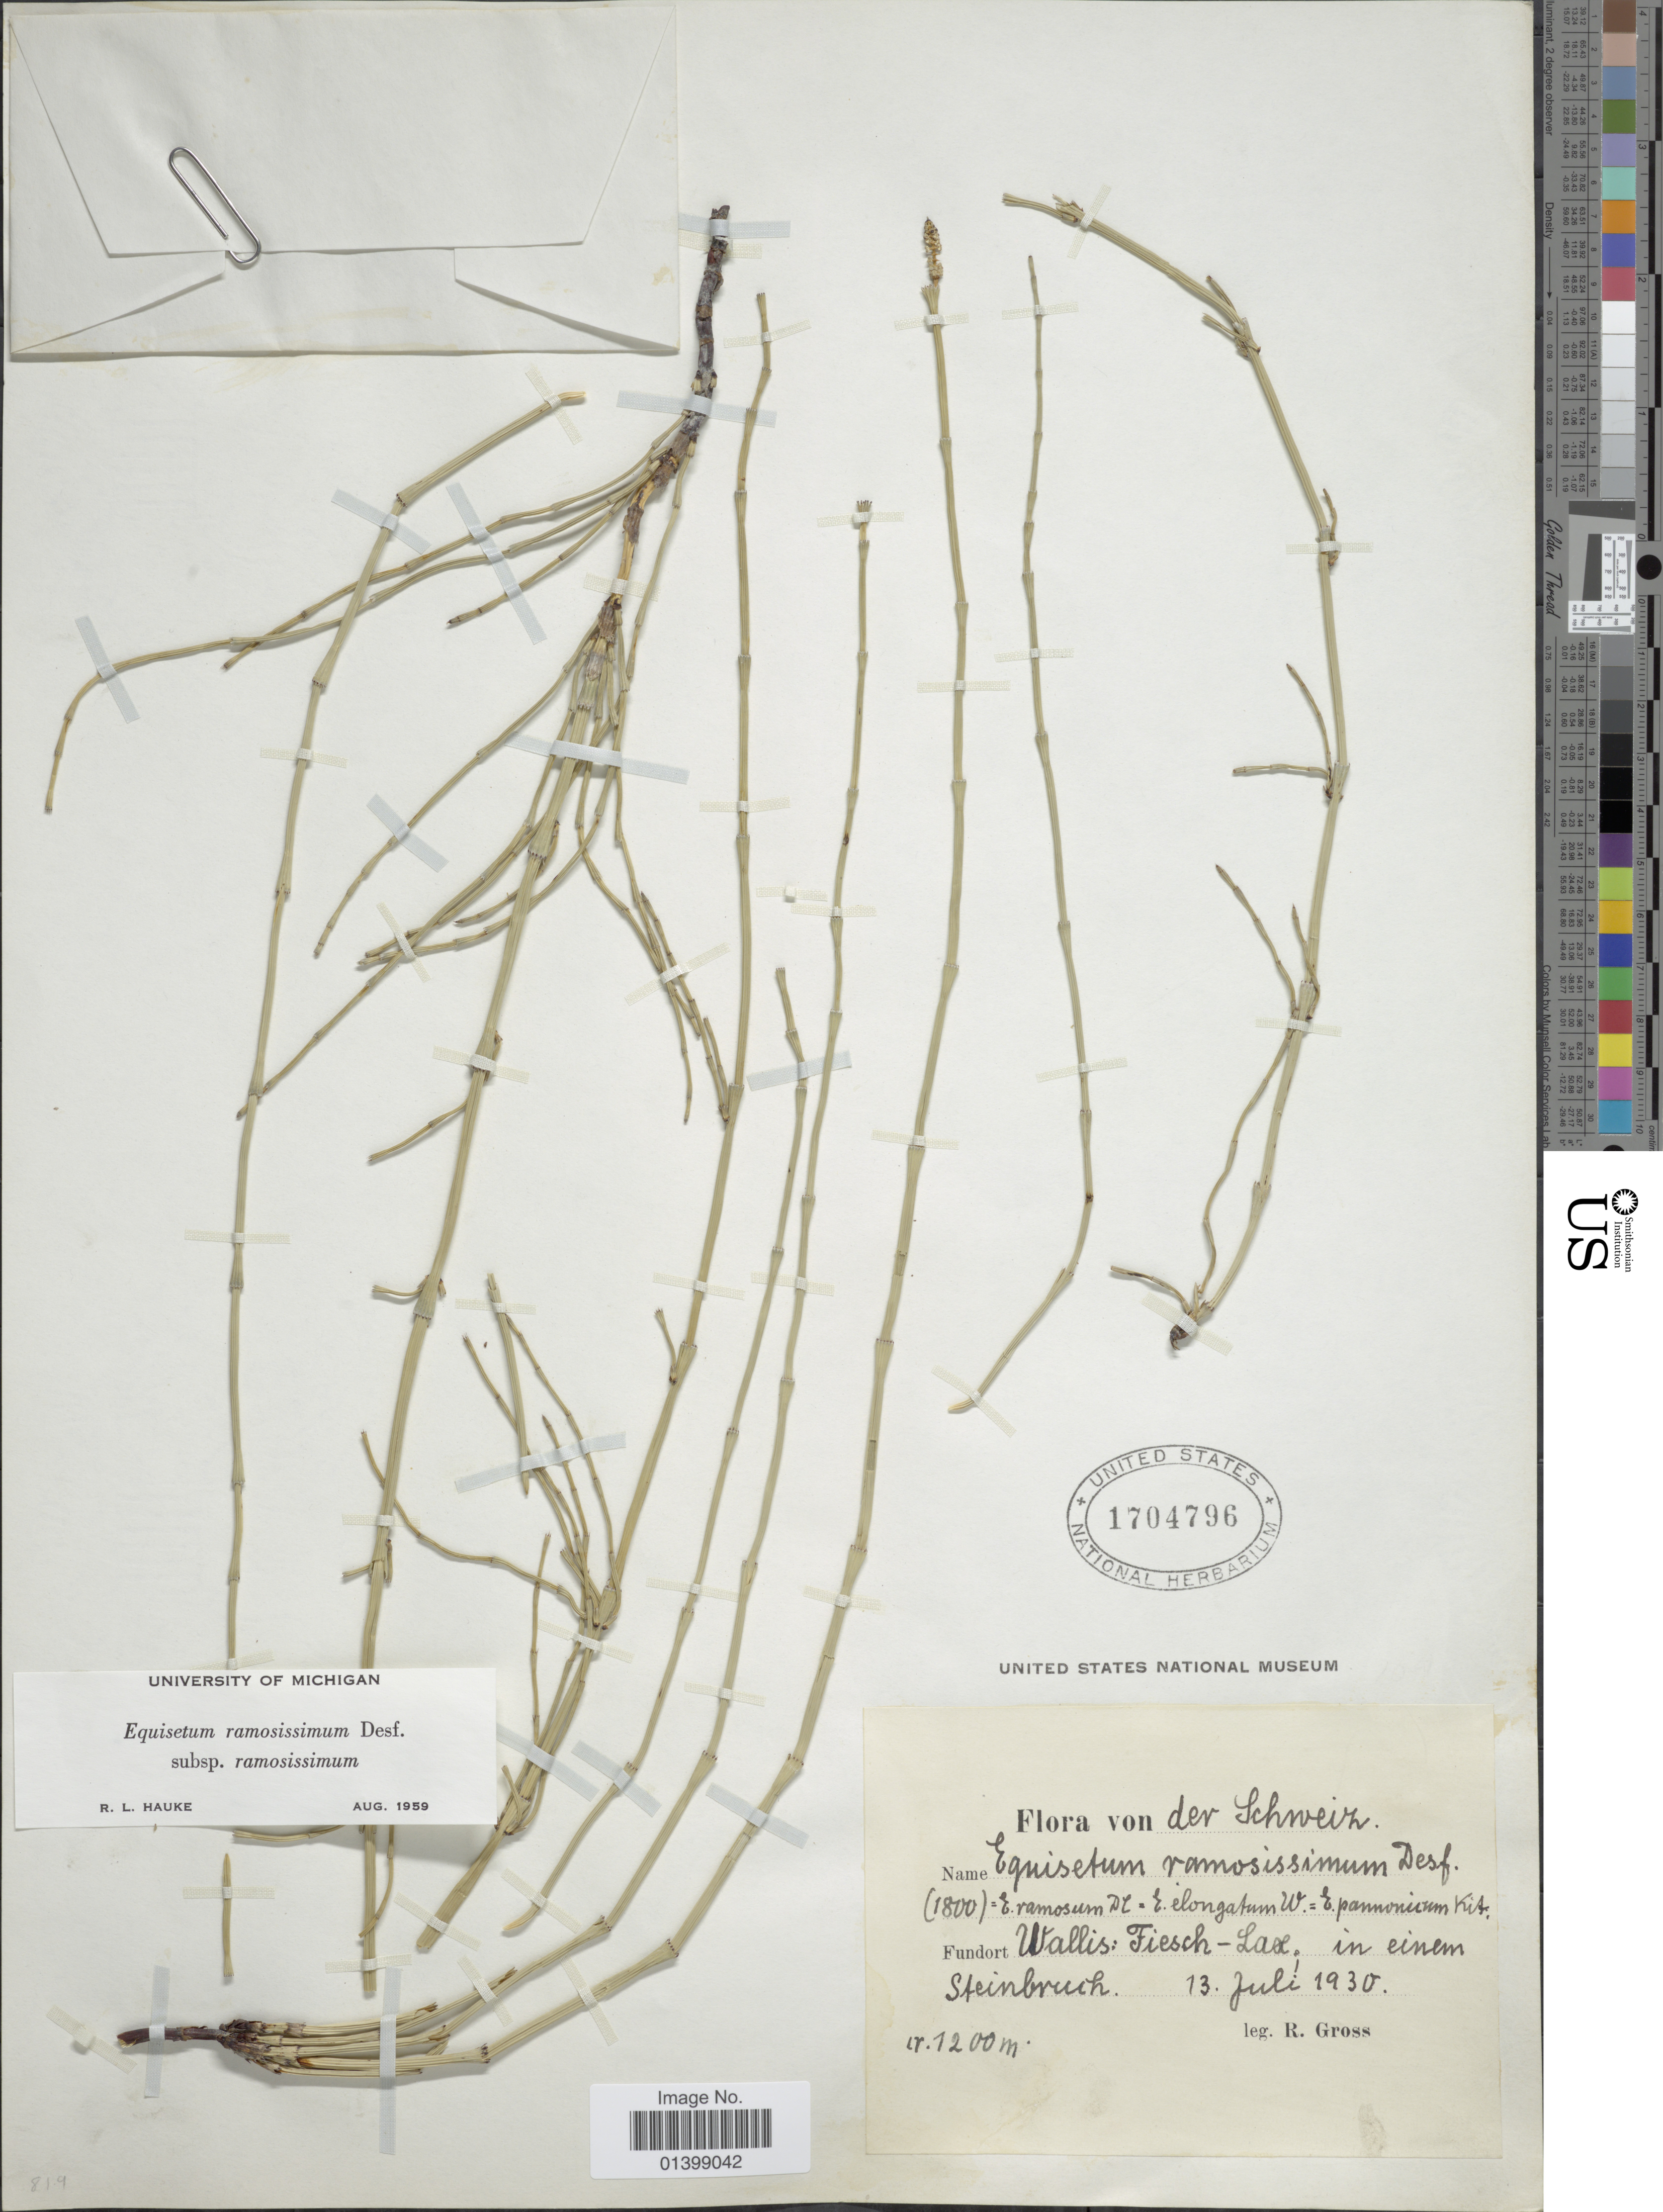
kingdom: Plantae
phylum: Tracheophyta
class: Polypodiopsida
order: Equisetales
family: Equisetaceae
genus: Equisetum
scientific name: Equisetum ramosissimum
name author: Desf.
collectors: R. Gross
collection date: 1930-07-13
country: Switzerland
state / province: Valais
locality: Schweiz, Wallis: Fiesch-Lax; in einem Steinbruch.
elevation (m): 1200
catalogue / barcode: US 1704796